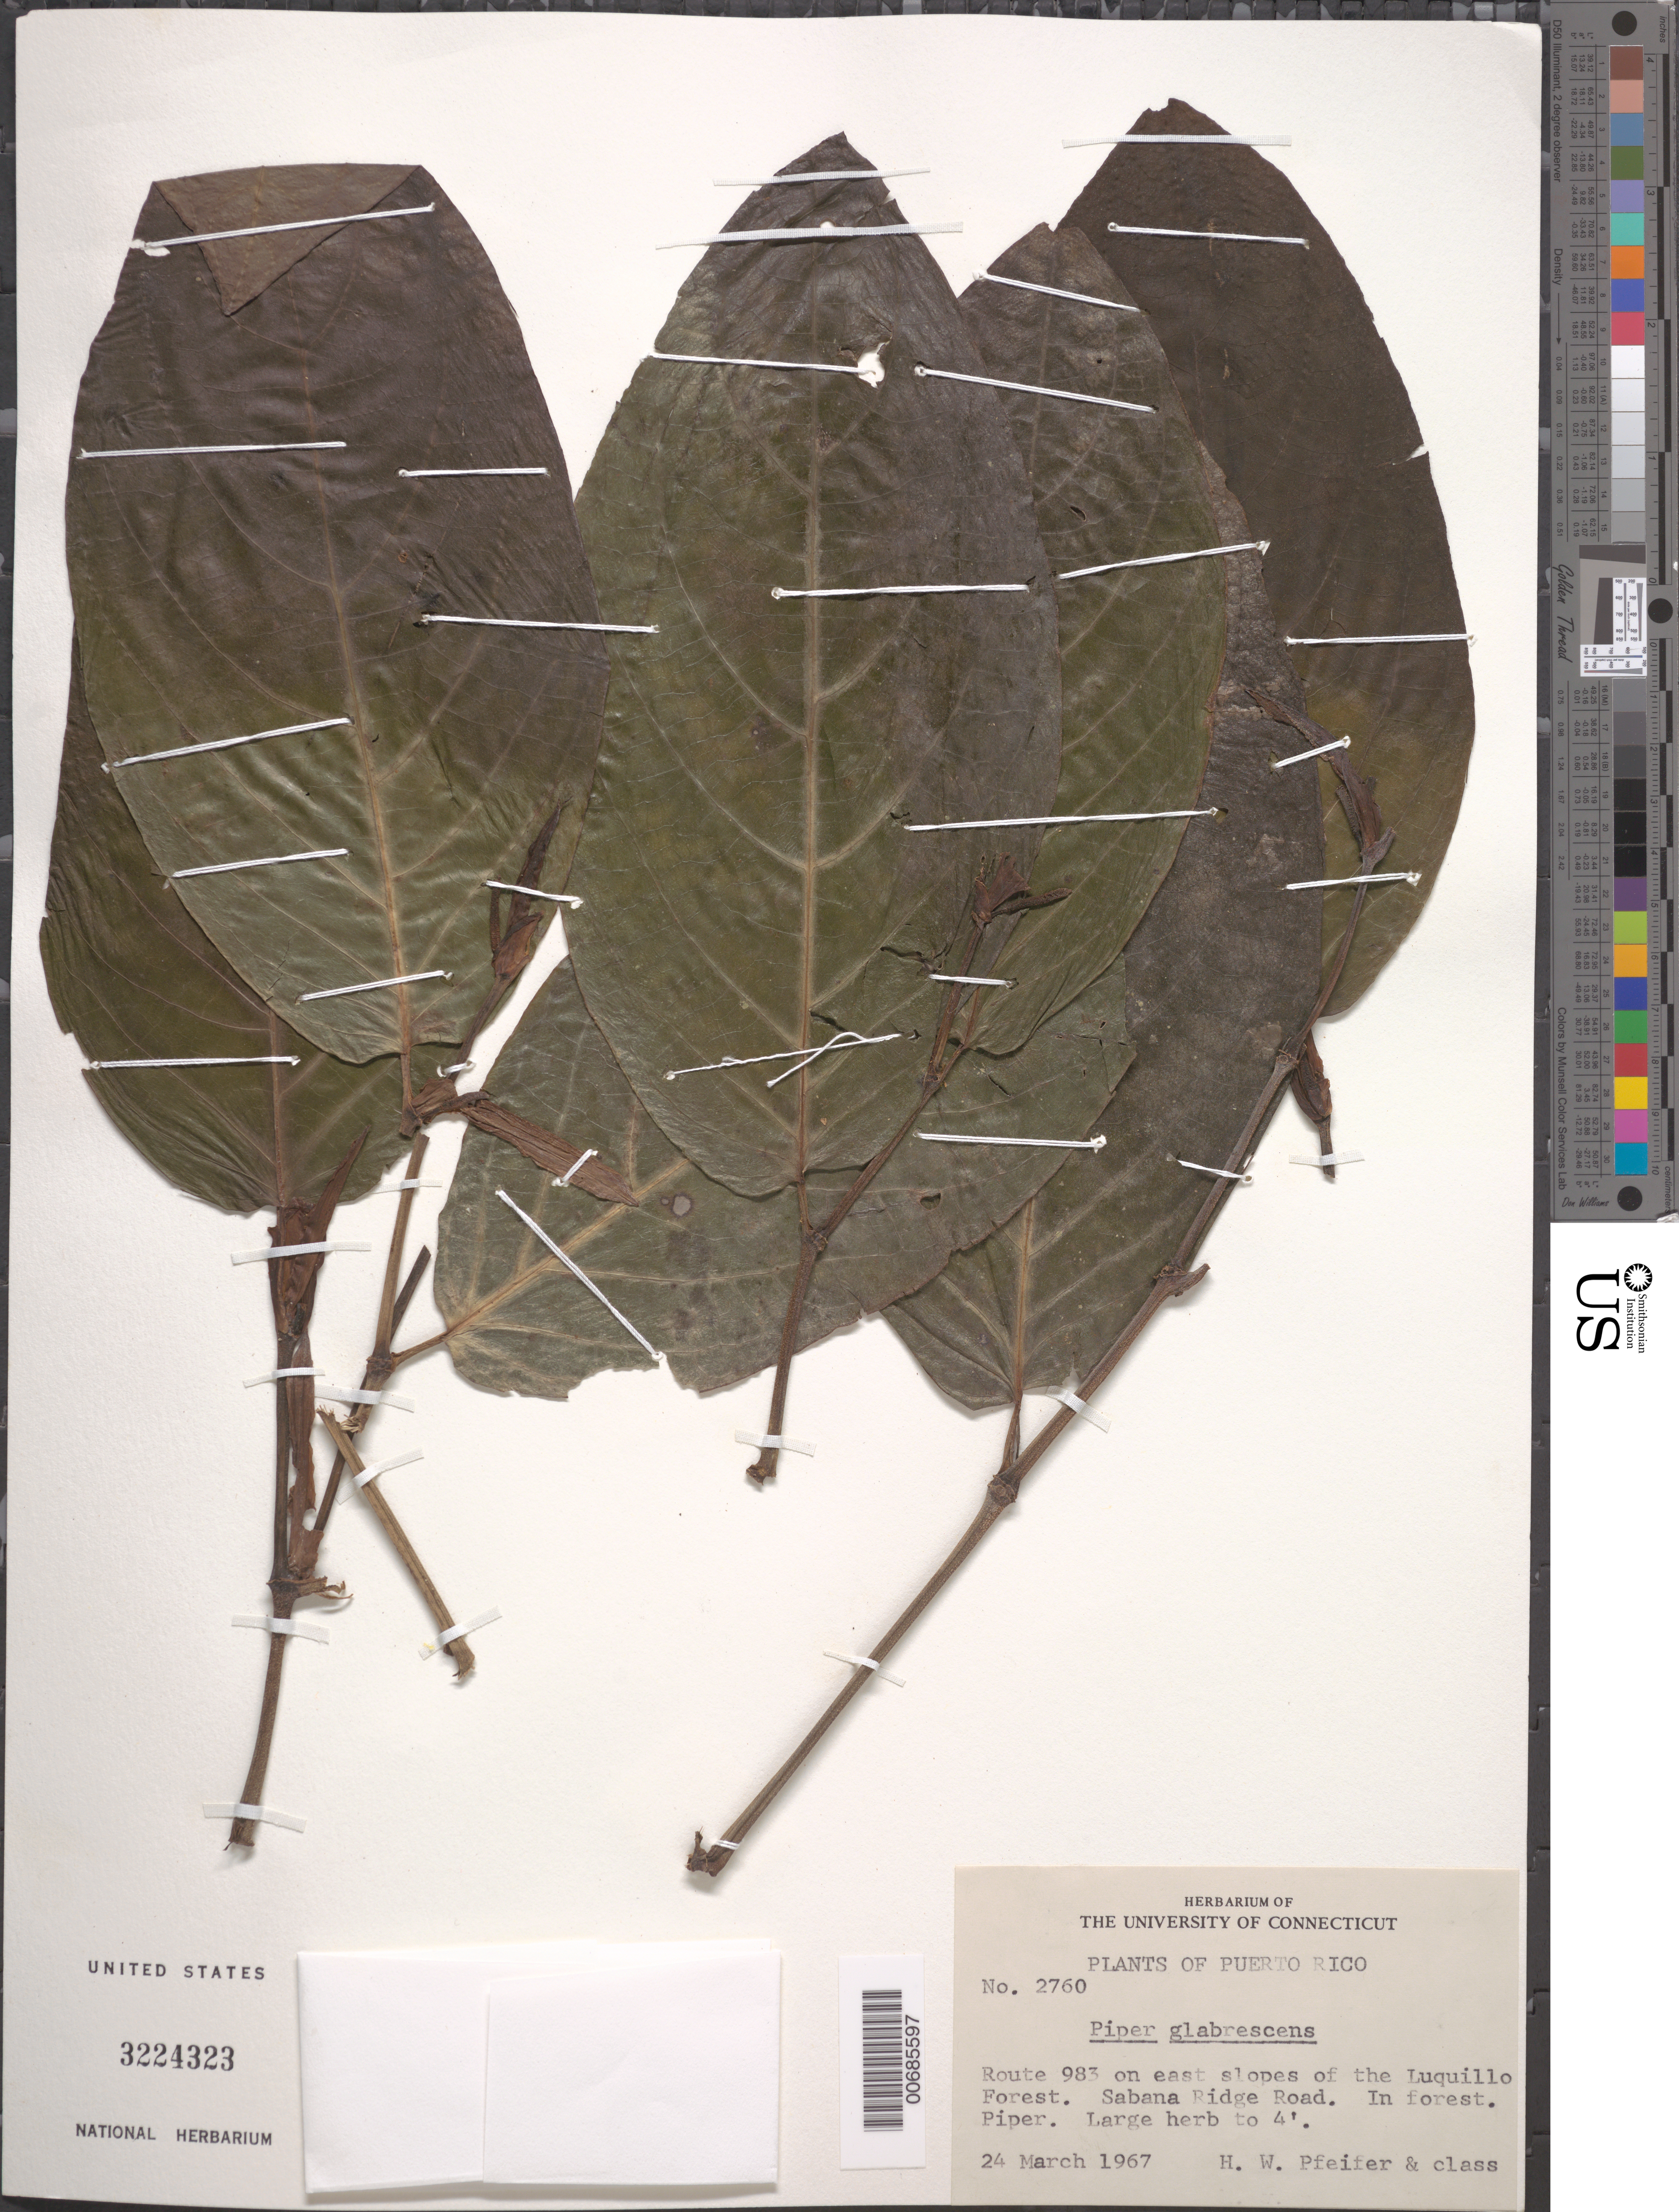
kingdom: Plantae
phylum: Tracheophyta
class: Magnoliopsida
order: Piperales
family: Piperaceae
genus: Piper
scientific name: Piper glabrescens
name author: (Miq.) C. DC.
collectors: H. W. Pfeifer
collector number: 2760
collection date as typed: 24 Mar 1967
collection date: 1967-03-24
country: Puerto Rico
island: Greater Antilles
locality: Route 983 on east slopes of the Luquillo Forest. Sabana Ridge Road. In forest. Piper.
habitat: In forest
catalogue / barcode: US 3224323